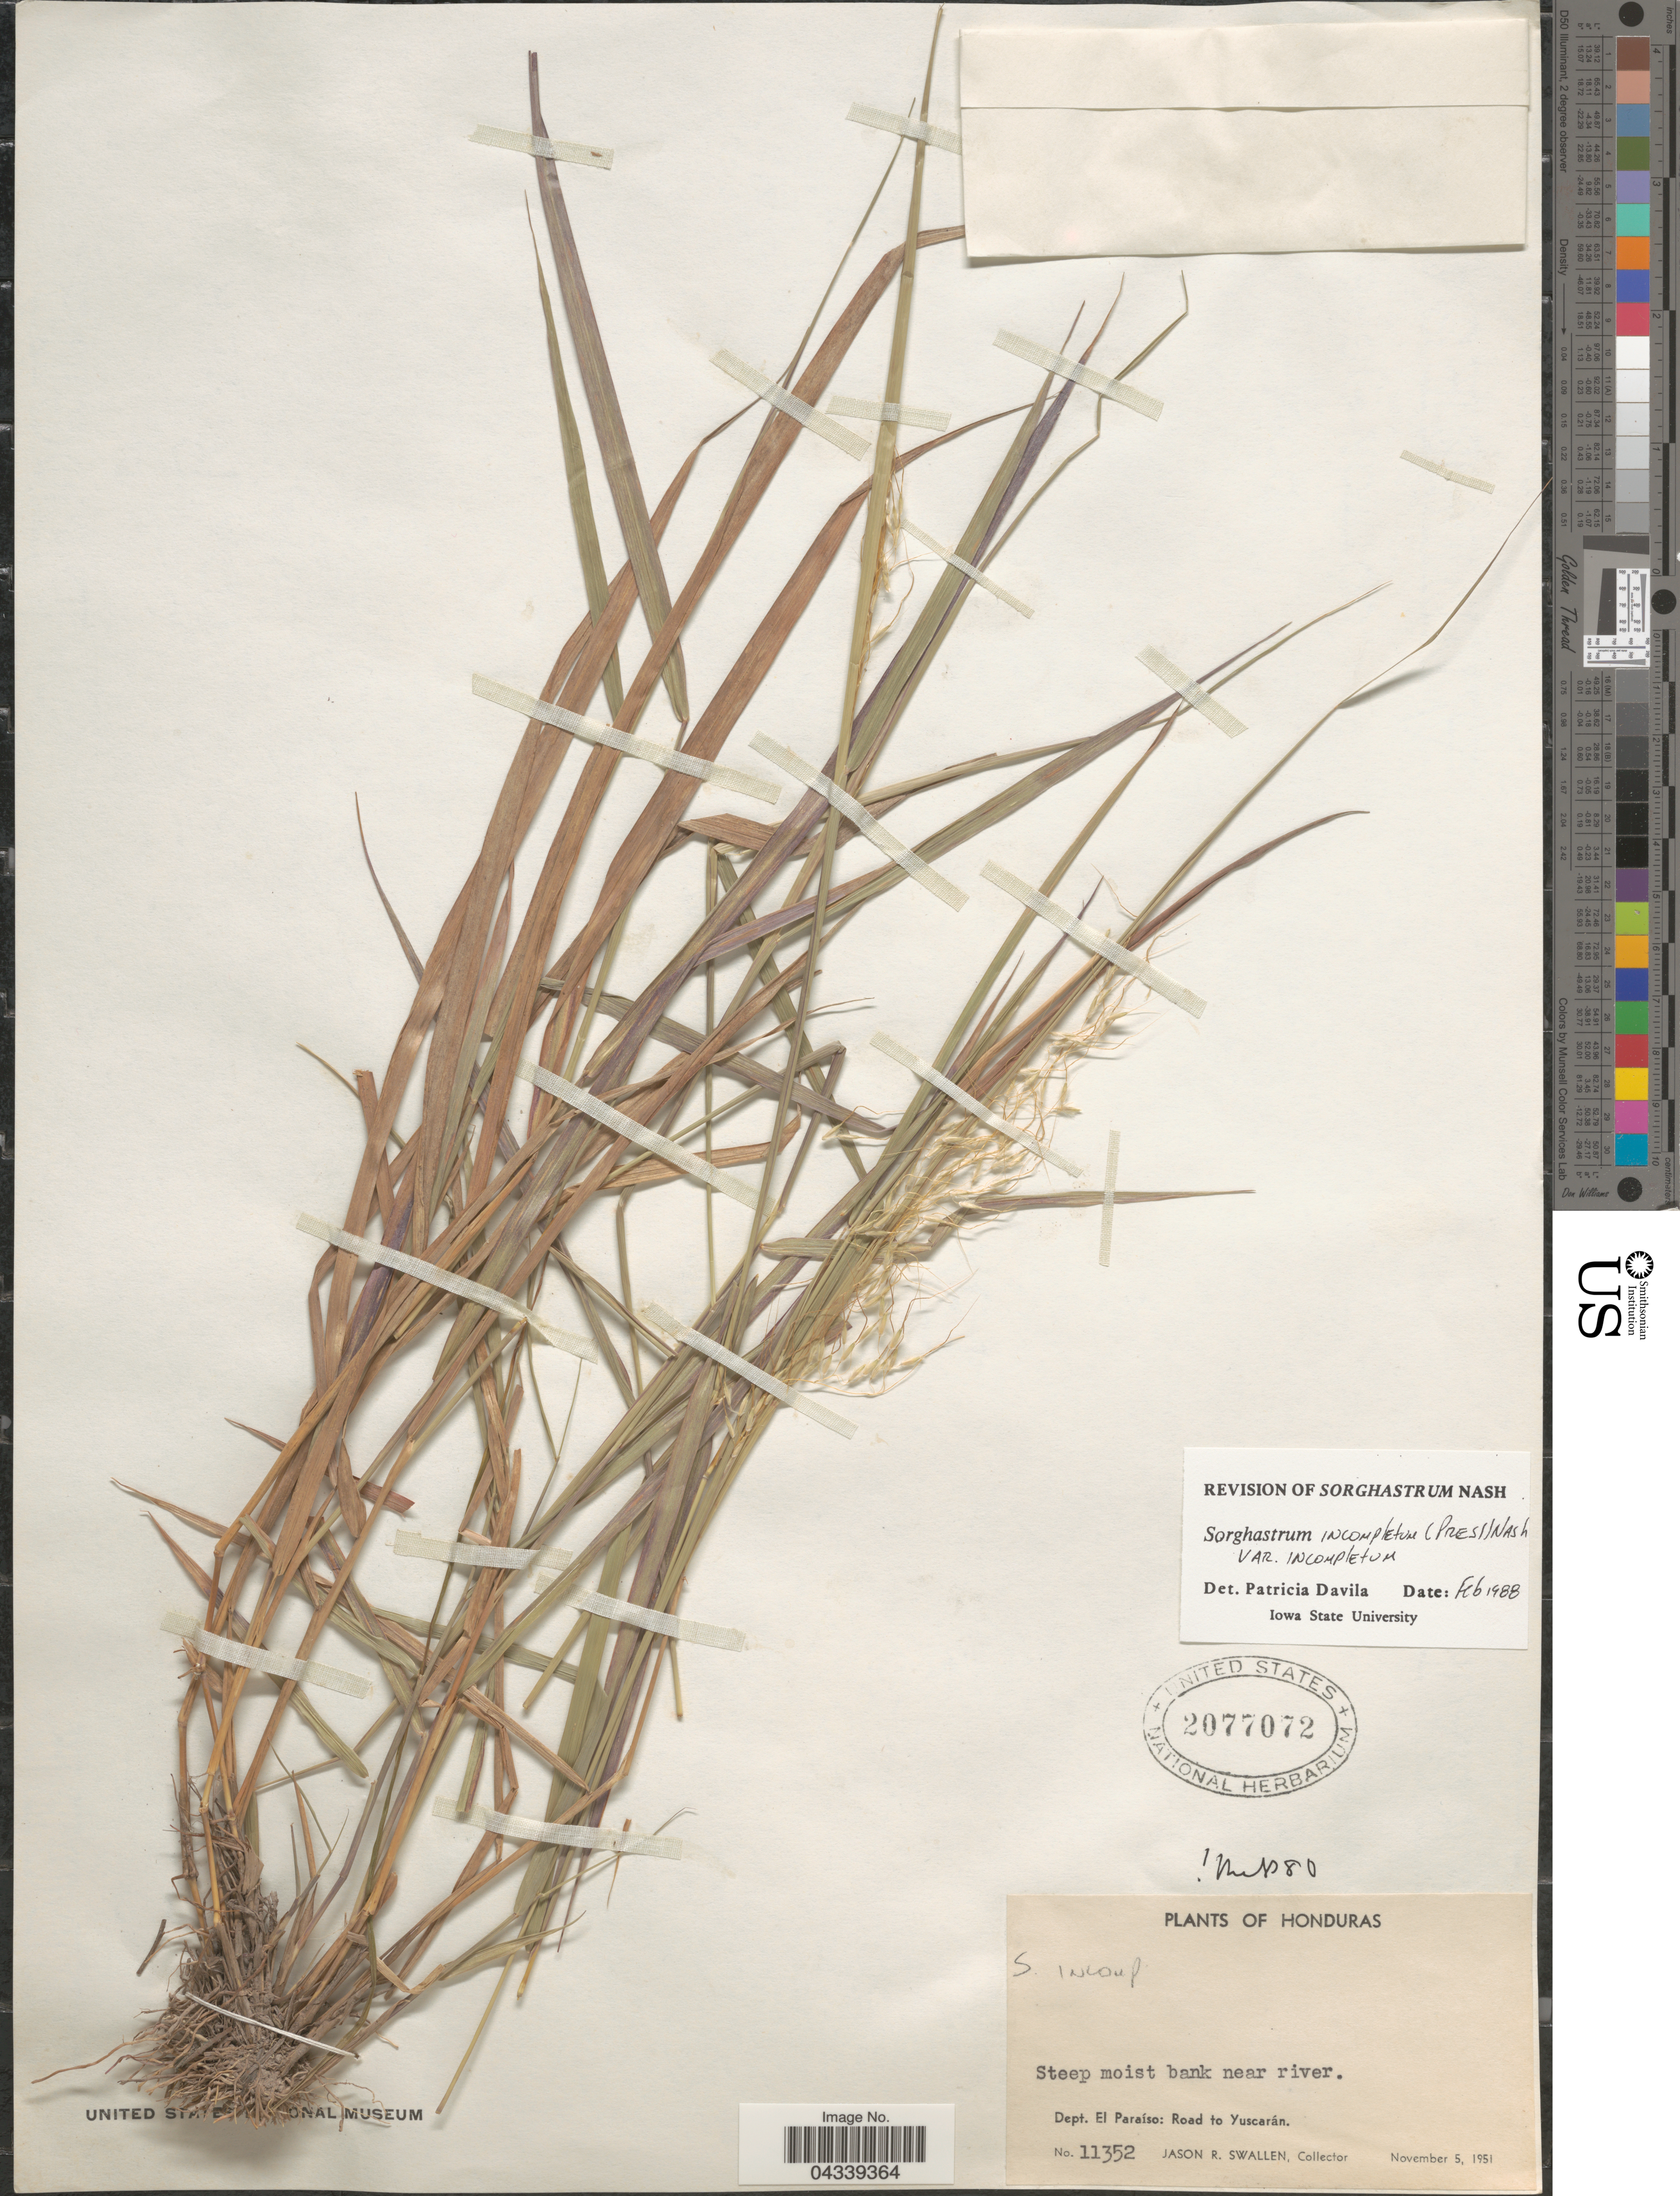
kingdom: Plantae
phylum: Tracheophyta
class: Liliopsida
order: Poales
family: Poaceae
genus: Sorghastrum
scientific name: Sorghastrum incompletum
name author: (J. Presl) Nash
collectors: J. R. Swallen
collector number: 11352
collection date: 1951-11-05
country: Honduras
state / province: El Paraiso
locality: Dept. El Paraíso: Road to Yuscarán.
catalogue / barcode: US 2077072